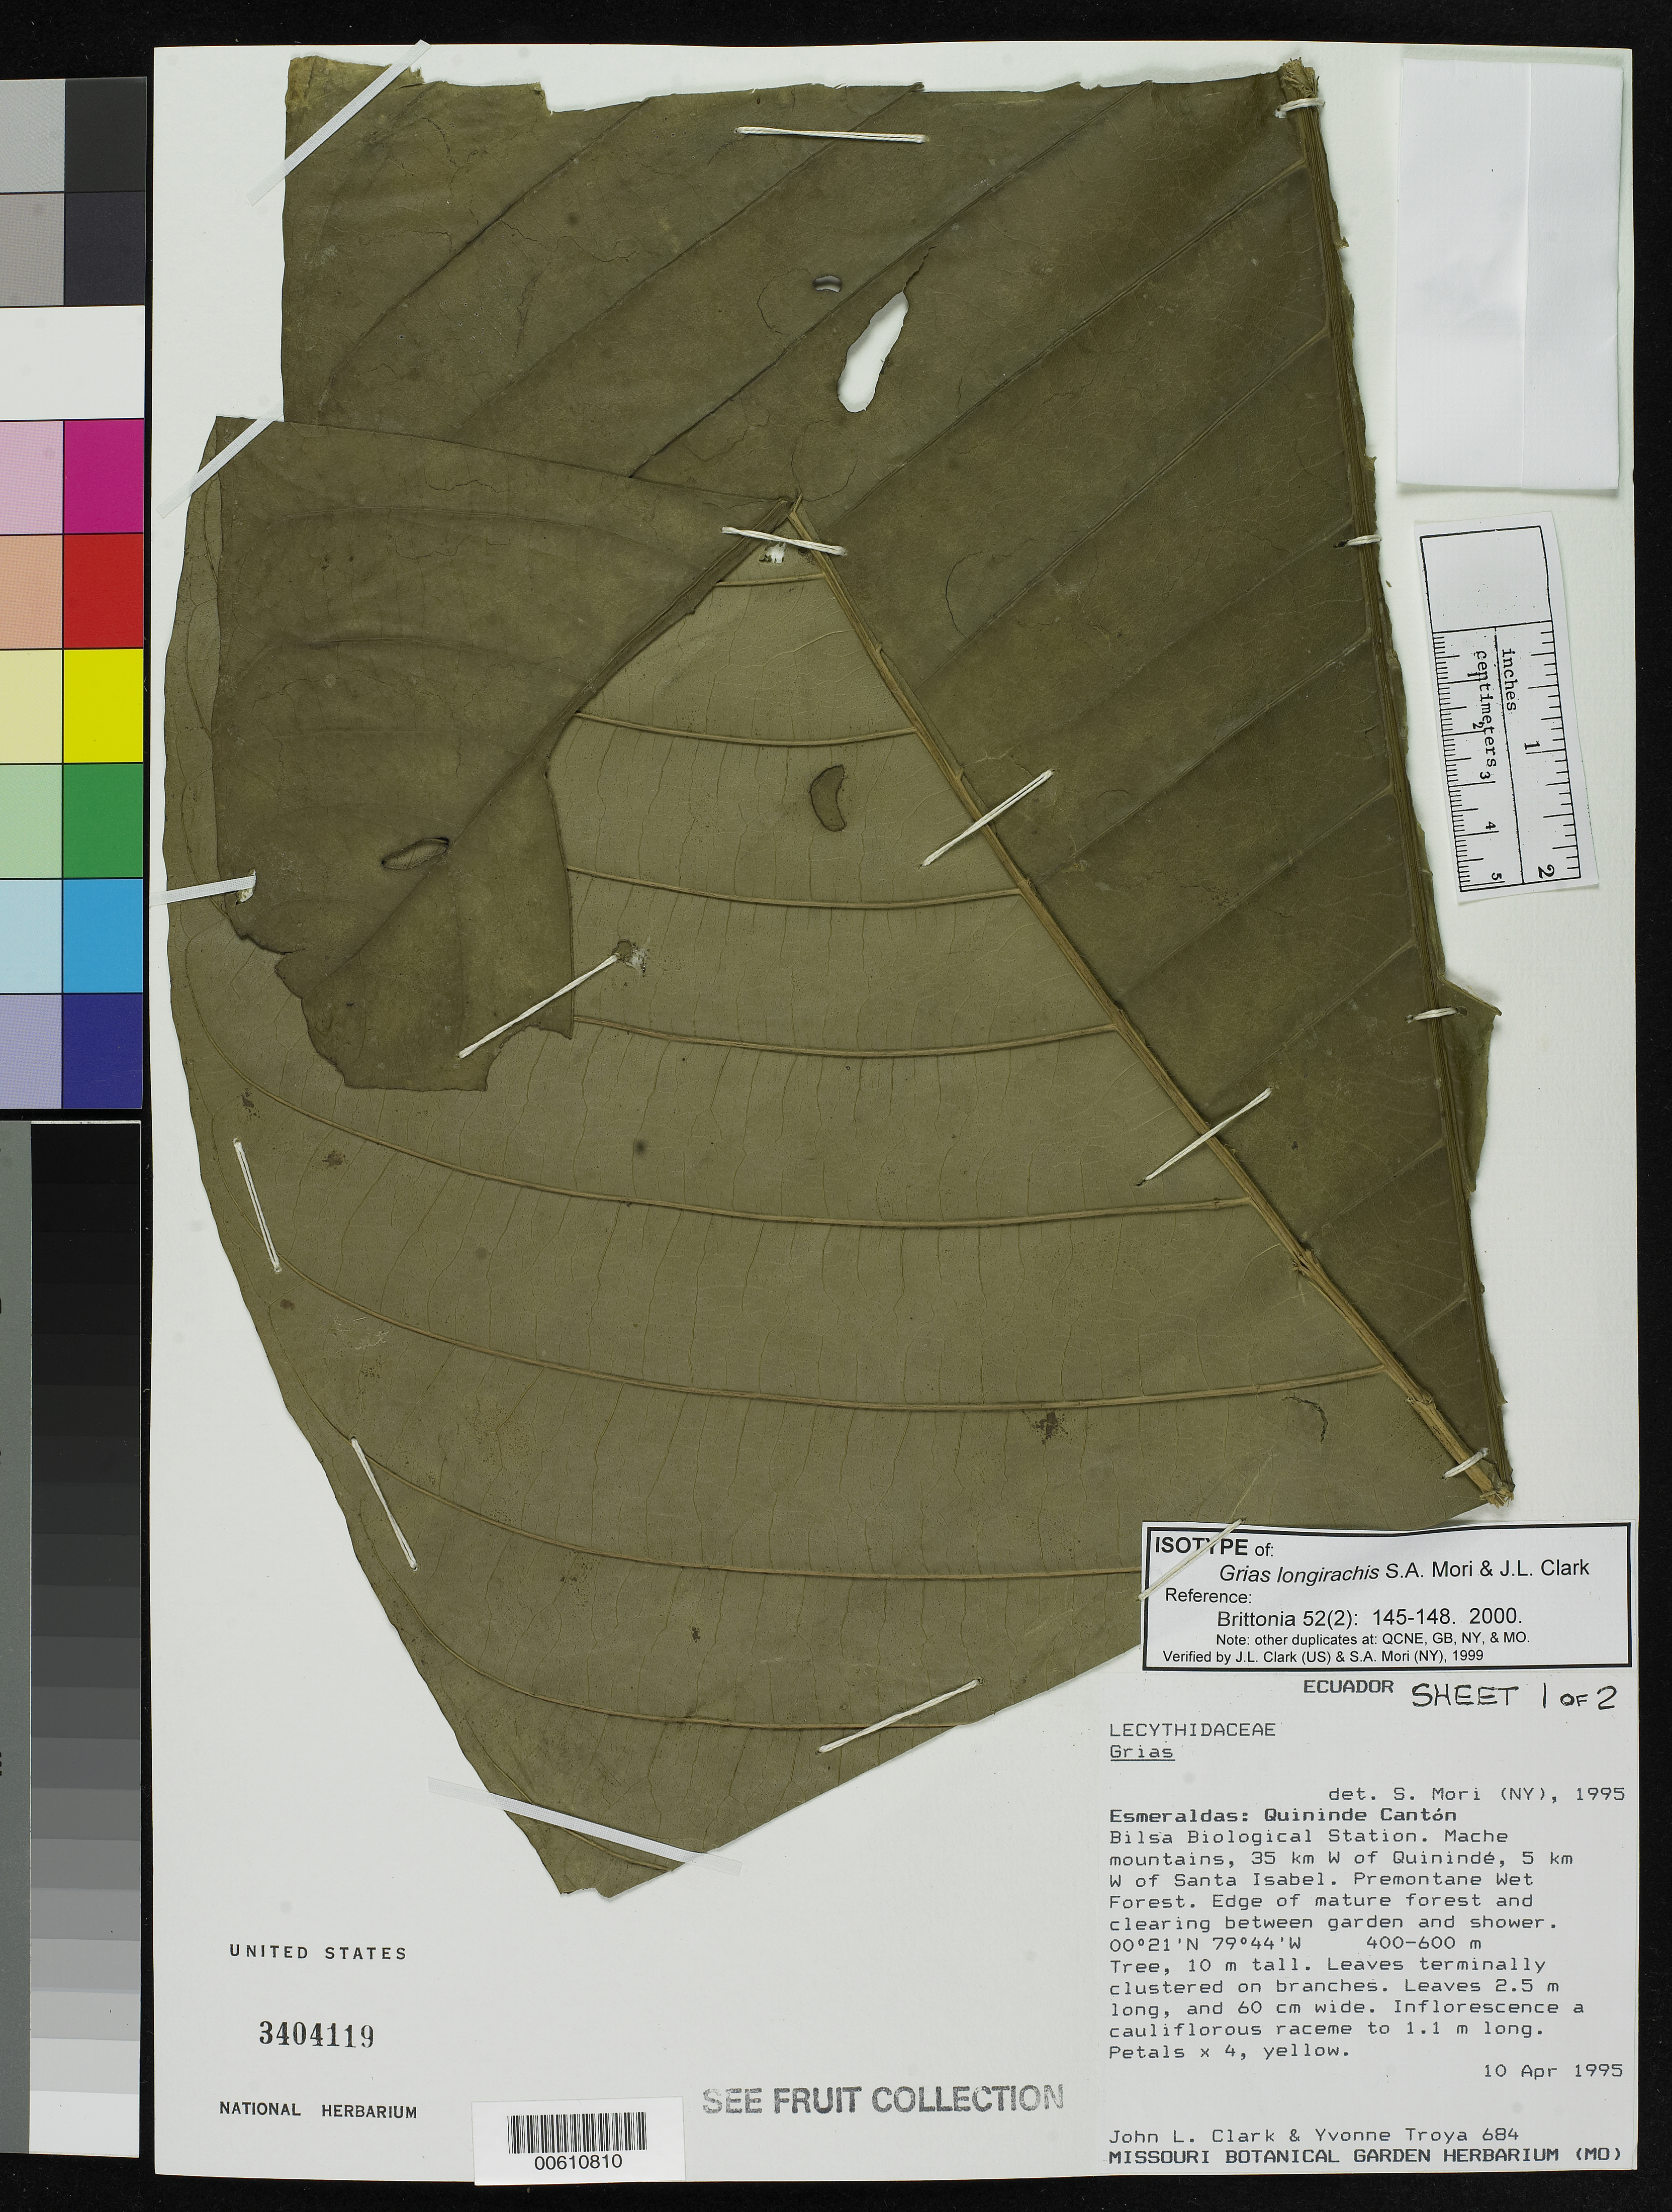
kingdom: Plantae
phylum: Tracheophyta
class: Magnoliopsida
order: Ericales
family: Lecythidaceae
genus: Grias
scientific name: Grias longirachis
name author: S.A. Mori & J.L. Clark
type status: Isotype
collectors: J. L. Clark & Y. Troya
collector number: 684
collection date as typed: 10 Apr 1995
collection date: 1995-04-10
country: Ecuador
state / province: Esmeraldas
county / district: Quininde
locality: Esmeraldas: Quininde. Bilsa Biological Station. Mache Mountains, 35 km W of Quinindé, 5 km W of Santa Isabel.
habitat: Premontane wet forest. Edge of mature forest and clearing between garden and shower.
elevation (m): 400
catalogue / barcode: US 3404119